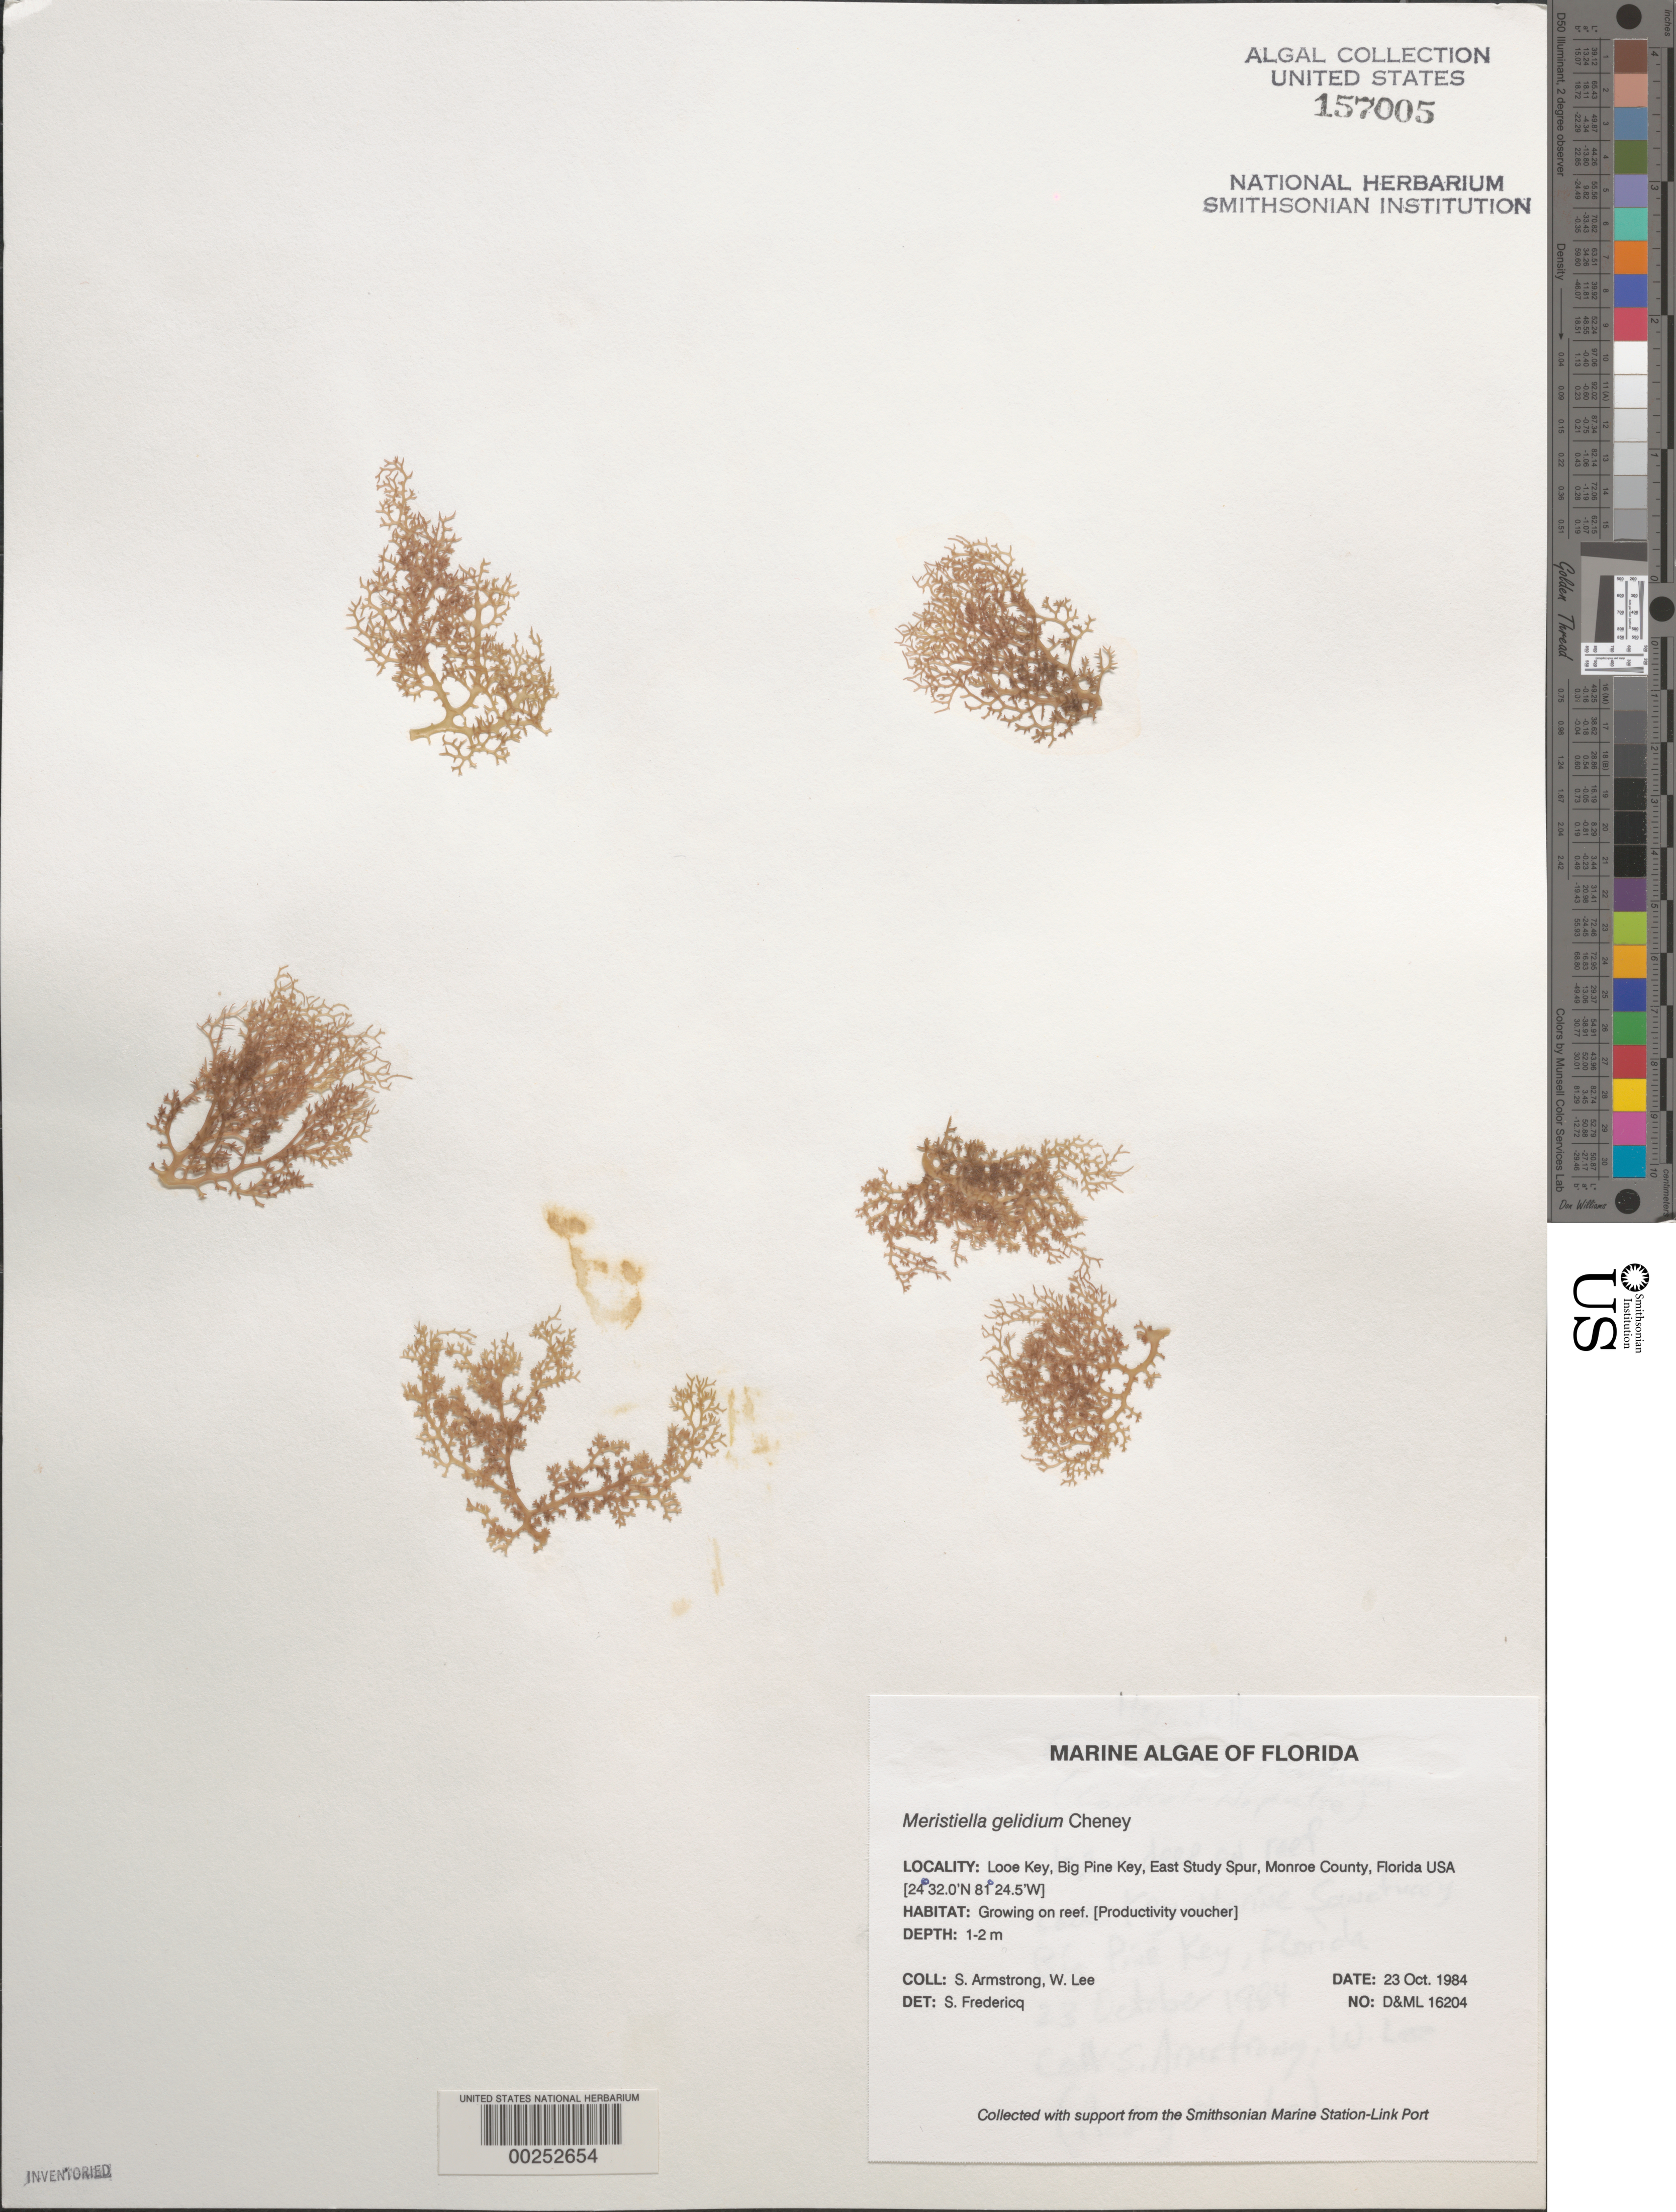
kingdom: Plantae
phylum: Rhodophyta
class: Florideophyceae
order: Gigartinales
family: Solieriaceae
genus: Meristotheca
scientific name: Meristotheca gelidium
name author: (J. Agardh) E.J. Faye & Masuda in E.J. Faye et al.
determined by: Algae name updating Project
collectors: S. Armstrong & W. Lee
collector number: D&ML 16204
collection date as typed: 23 Oct 1984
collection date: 1984-10-23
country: United States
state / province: Florida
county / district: Monroe County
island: Looe Key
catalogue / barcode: US 157005